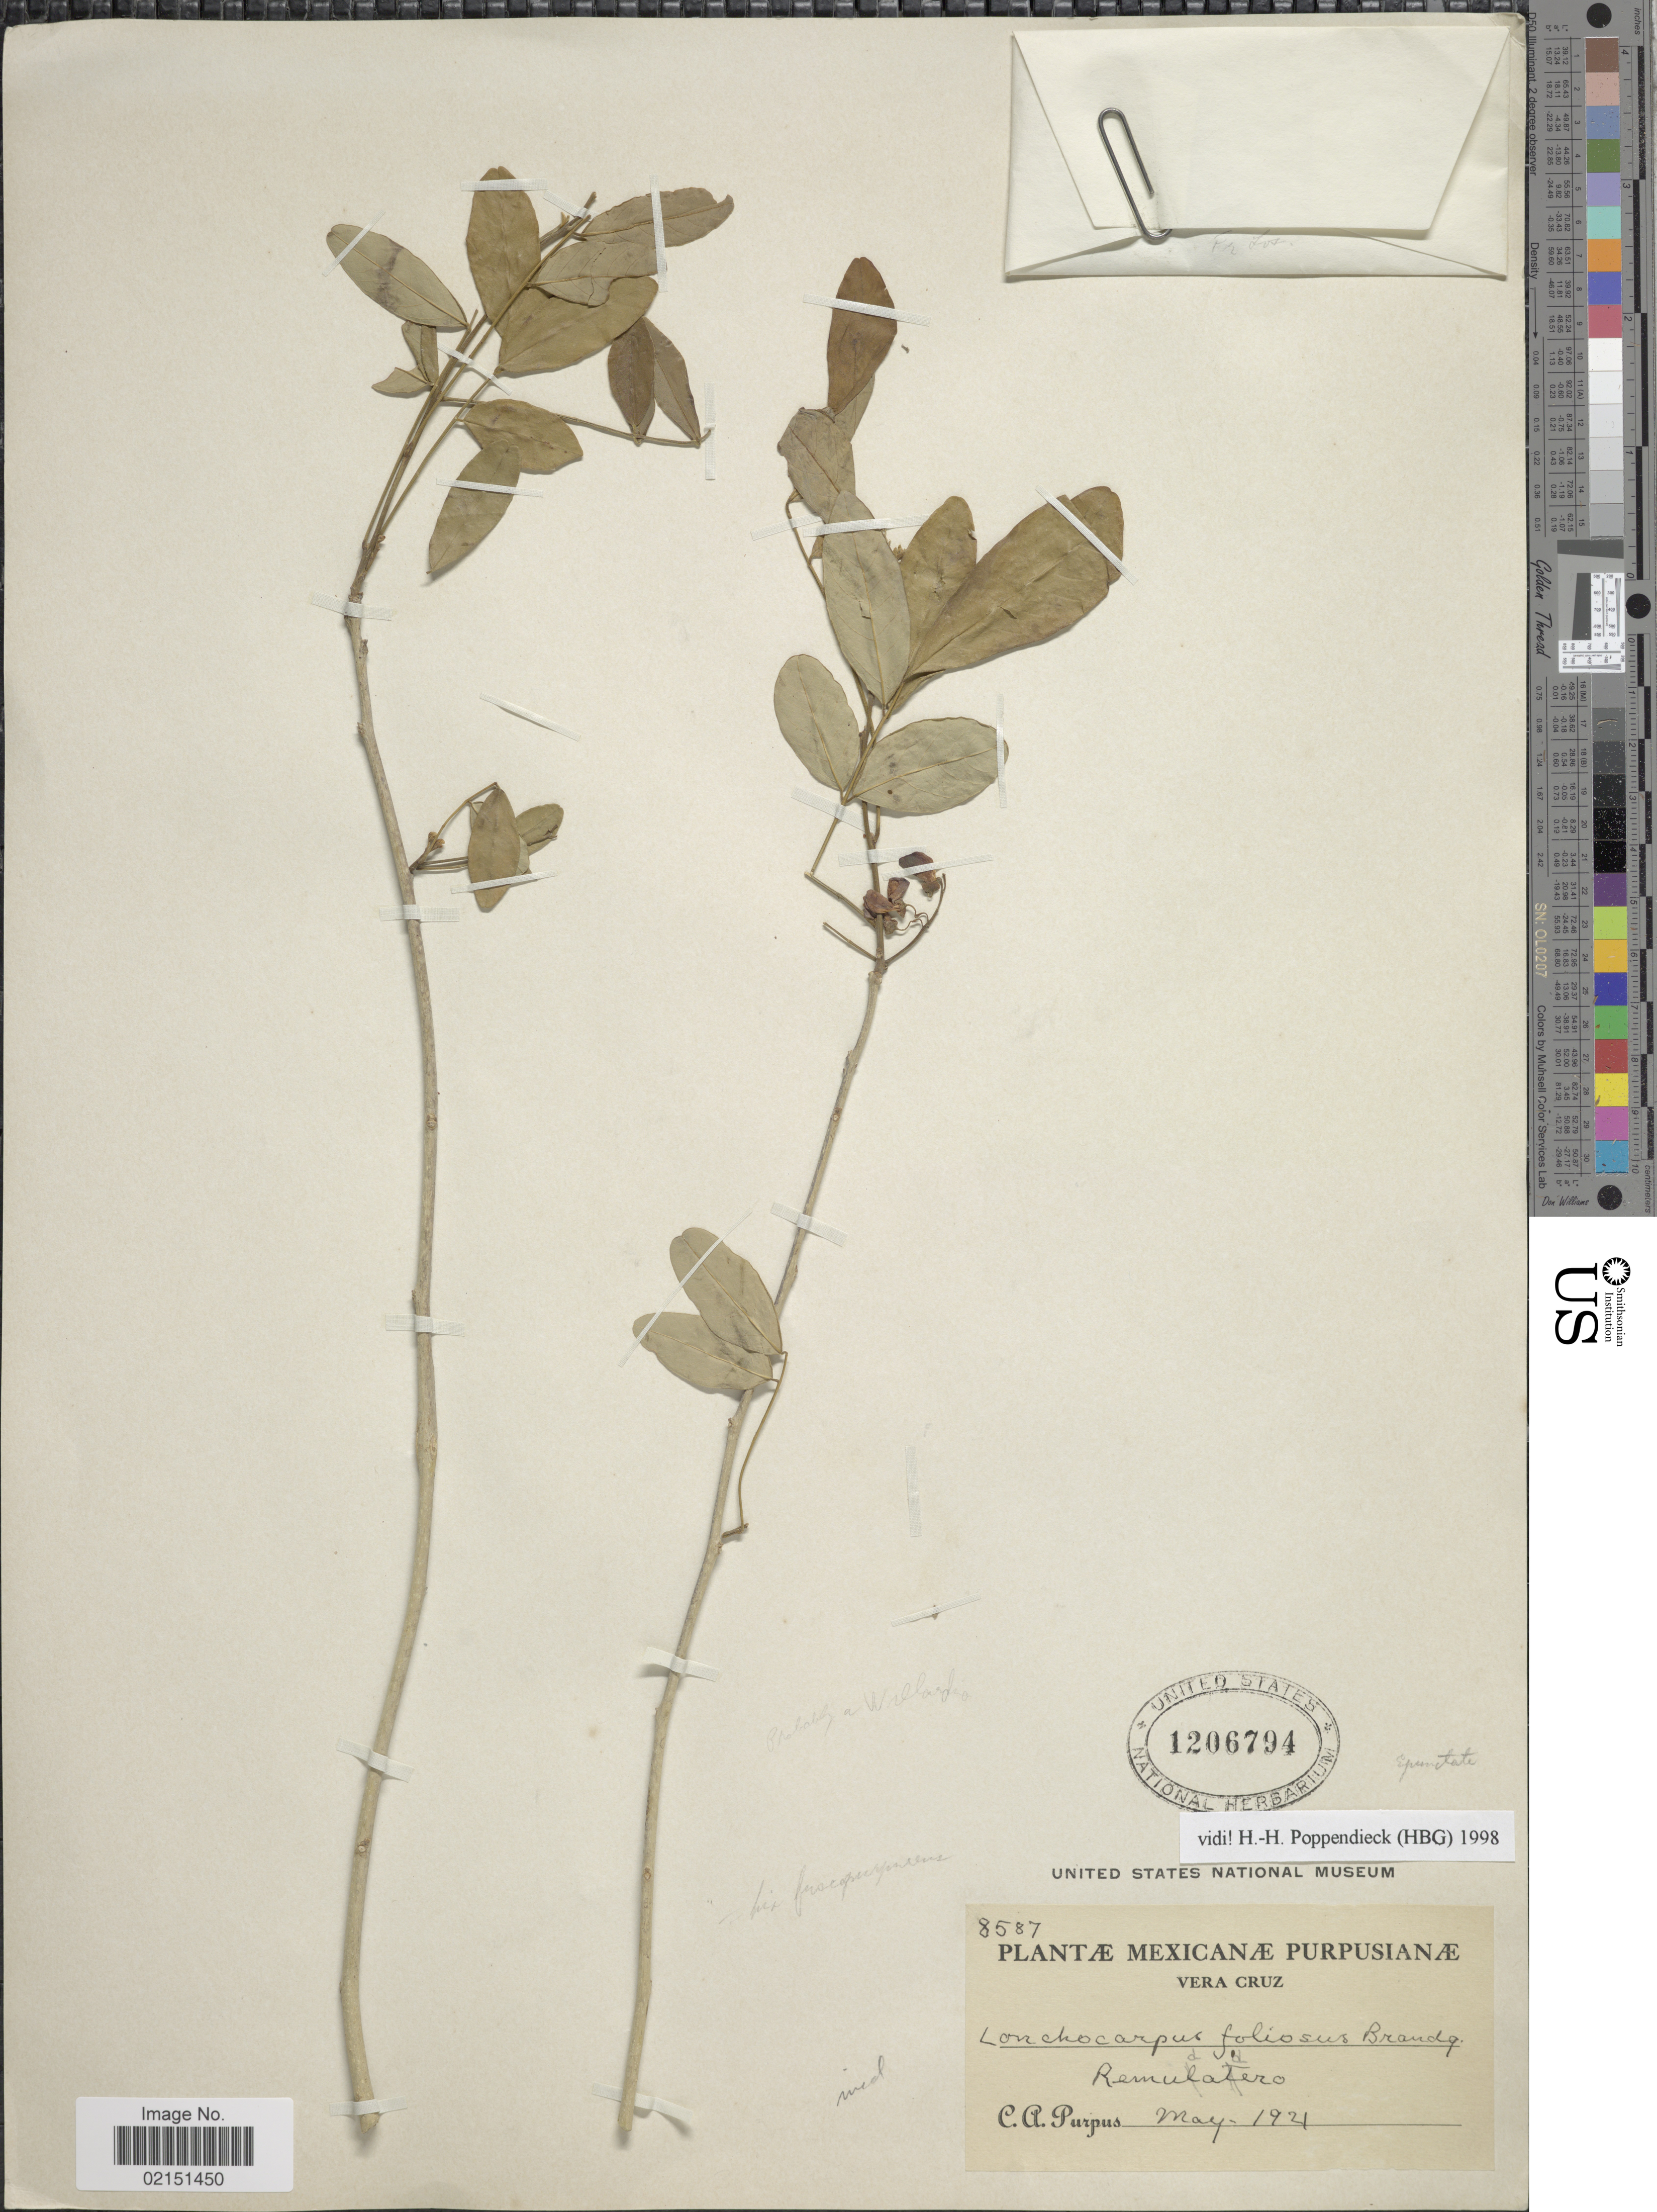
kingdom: Plantae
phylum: Tracheophyta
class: Magnoliopsida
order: Fabales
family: Fabaceae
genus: Lonchocarpus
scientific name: Lonchocarpus fuscopurpureus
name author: Brandegee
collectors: C. A. Purpus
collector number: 8587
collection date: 1921-05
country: Mexico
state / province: Veracruz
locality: Vera Cruz, Remudadero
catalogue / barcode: US 1206794